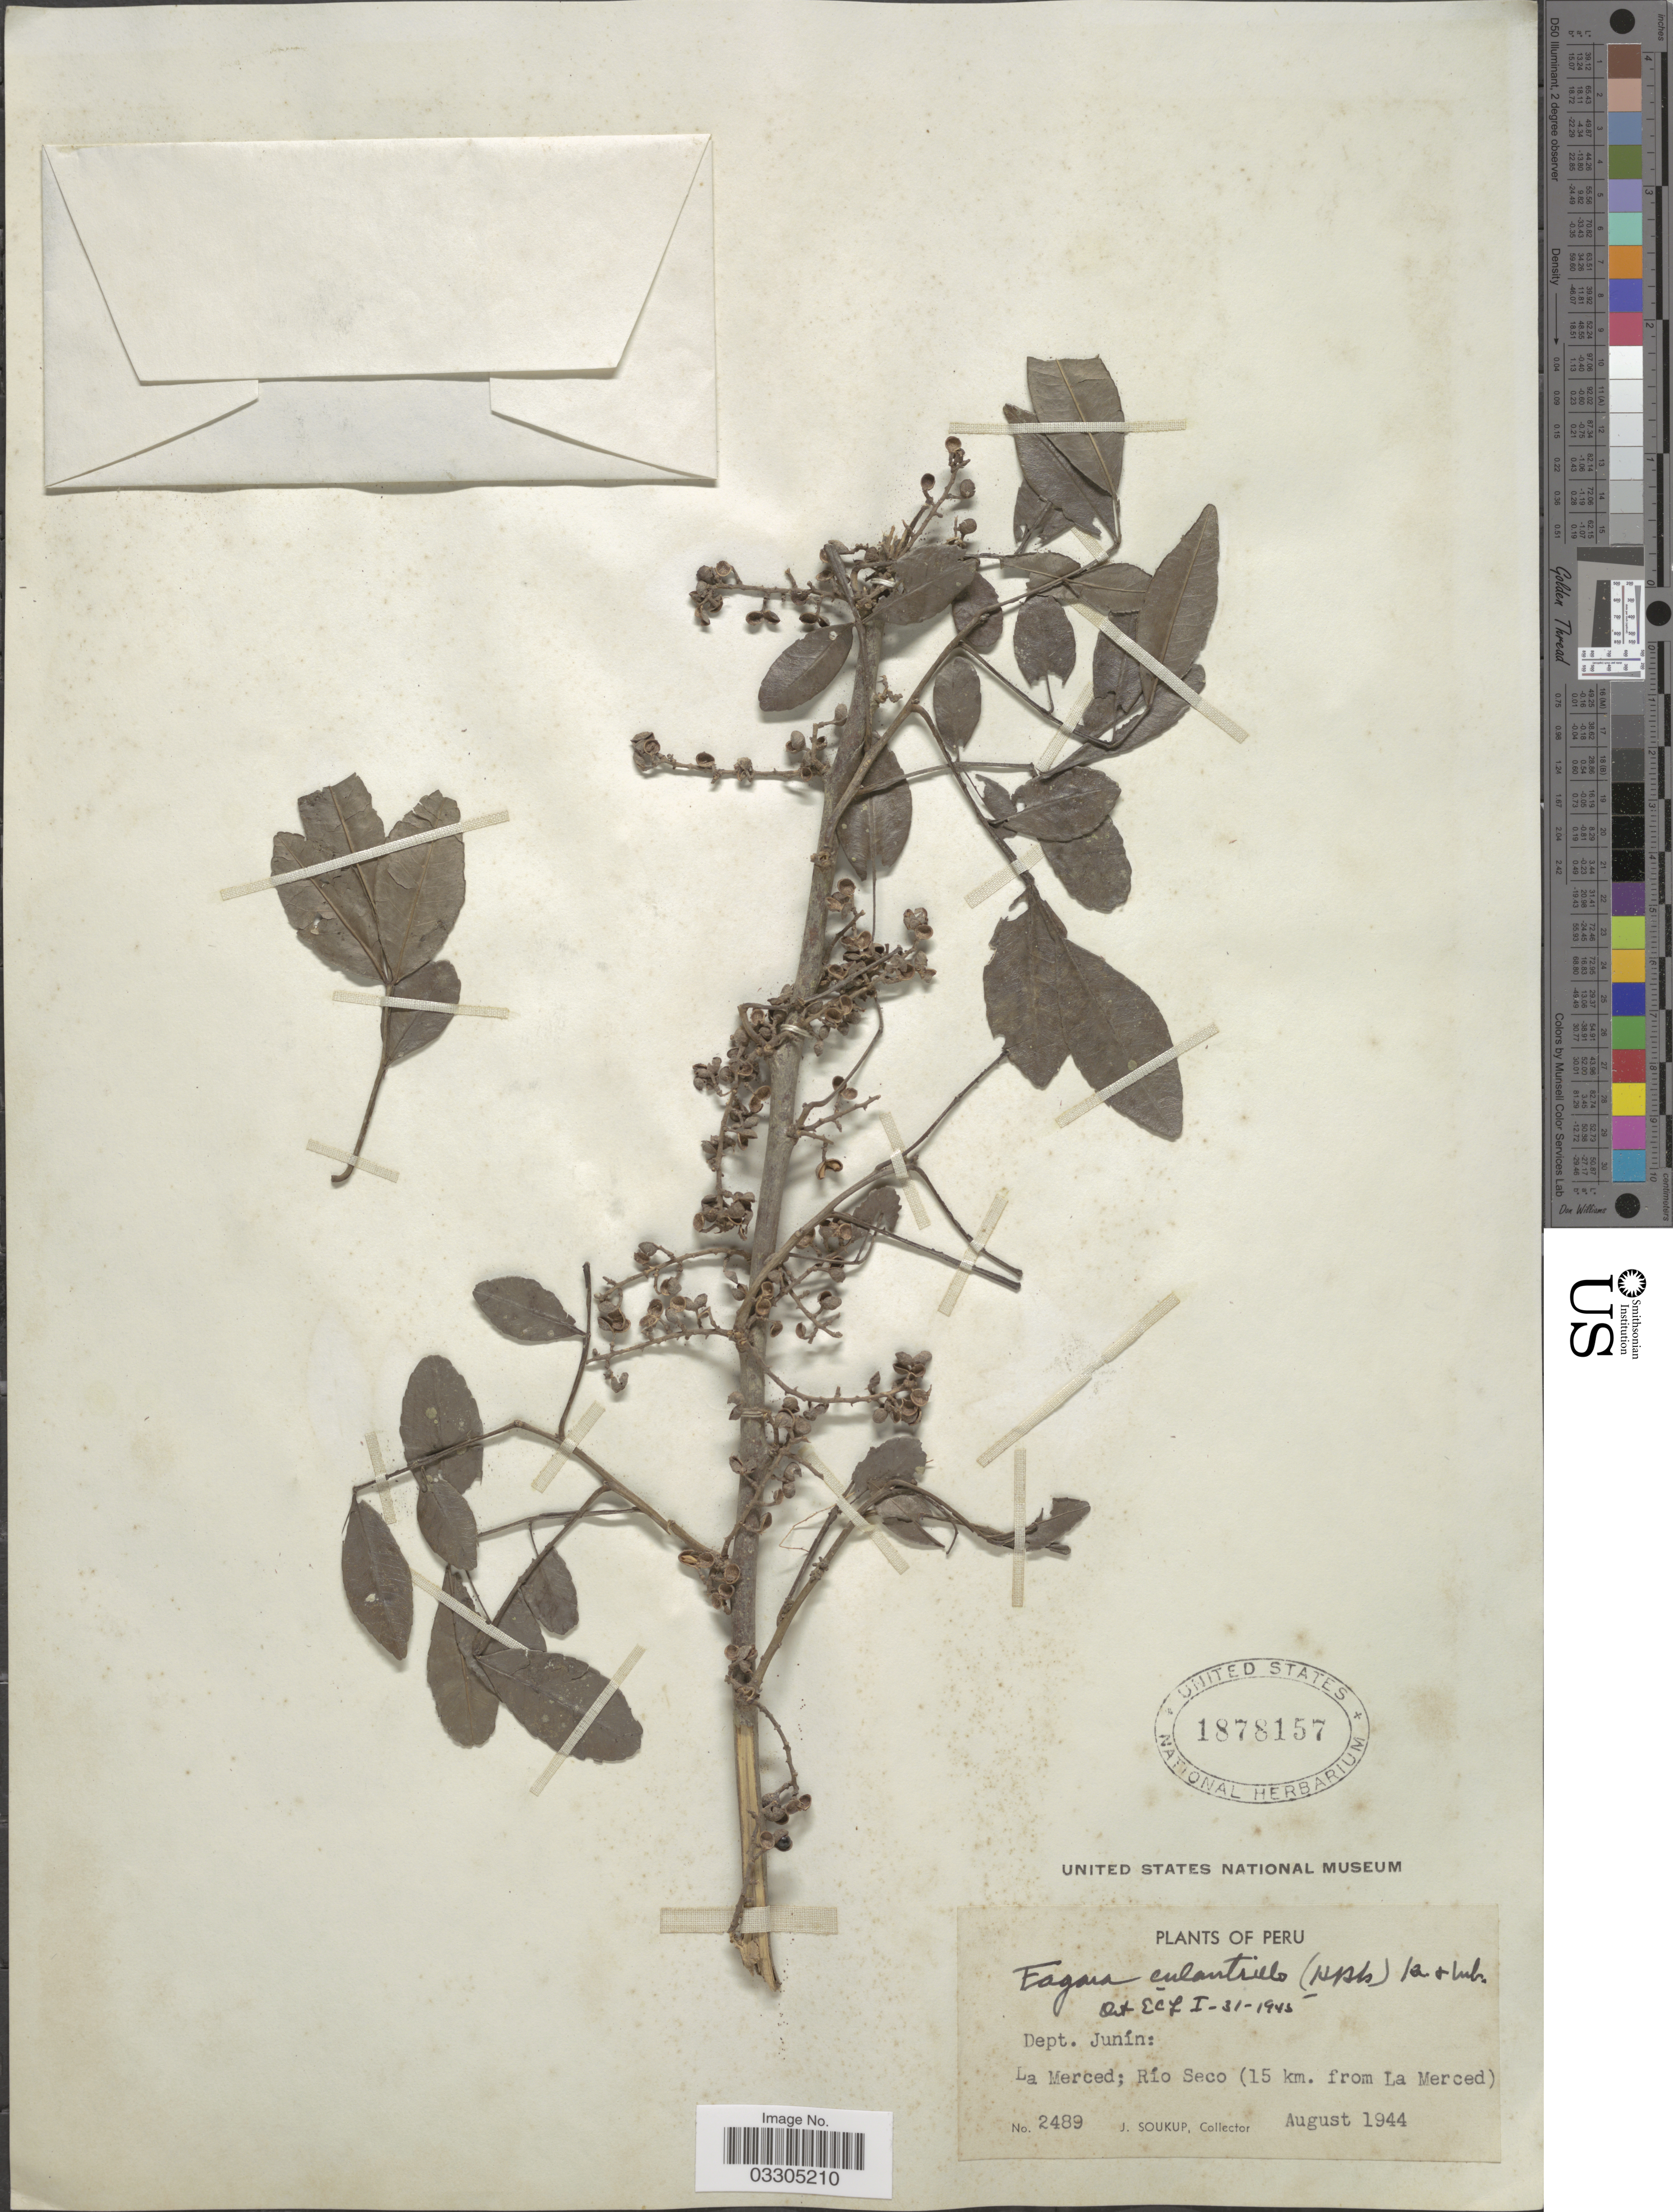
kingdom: Plantae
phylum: Tracheophyta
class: Magnoliopsida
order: Sapindales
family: Rutaceae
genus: Zanthoxylum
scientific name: Zanthoxylum culantrillo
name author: Kunth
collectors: J. Soukup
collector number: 2489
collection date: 1944-08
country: Peru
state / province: Junín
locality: Dept. Junín: La Merced; Río Seco (15 km. from La Merced).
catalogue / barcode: US 1878157